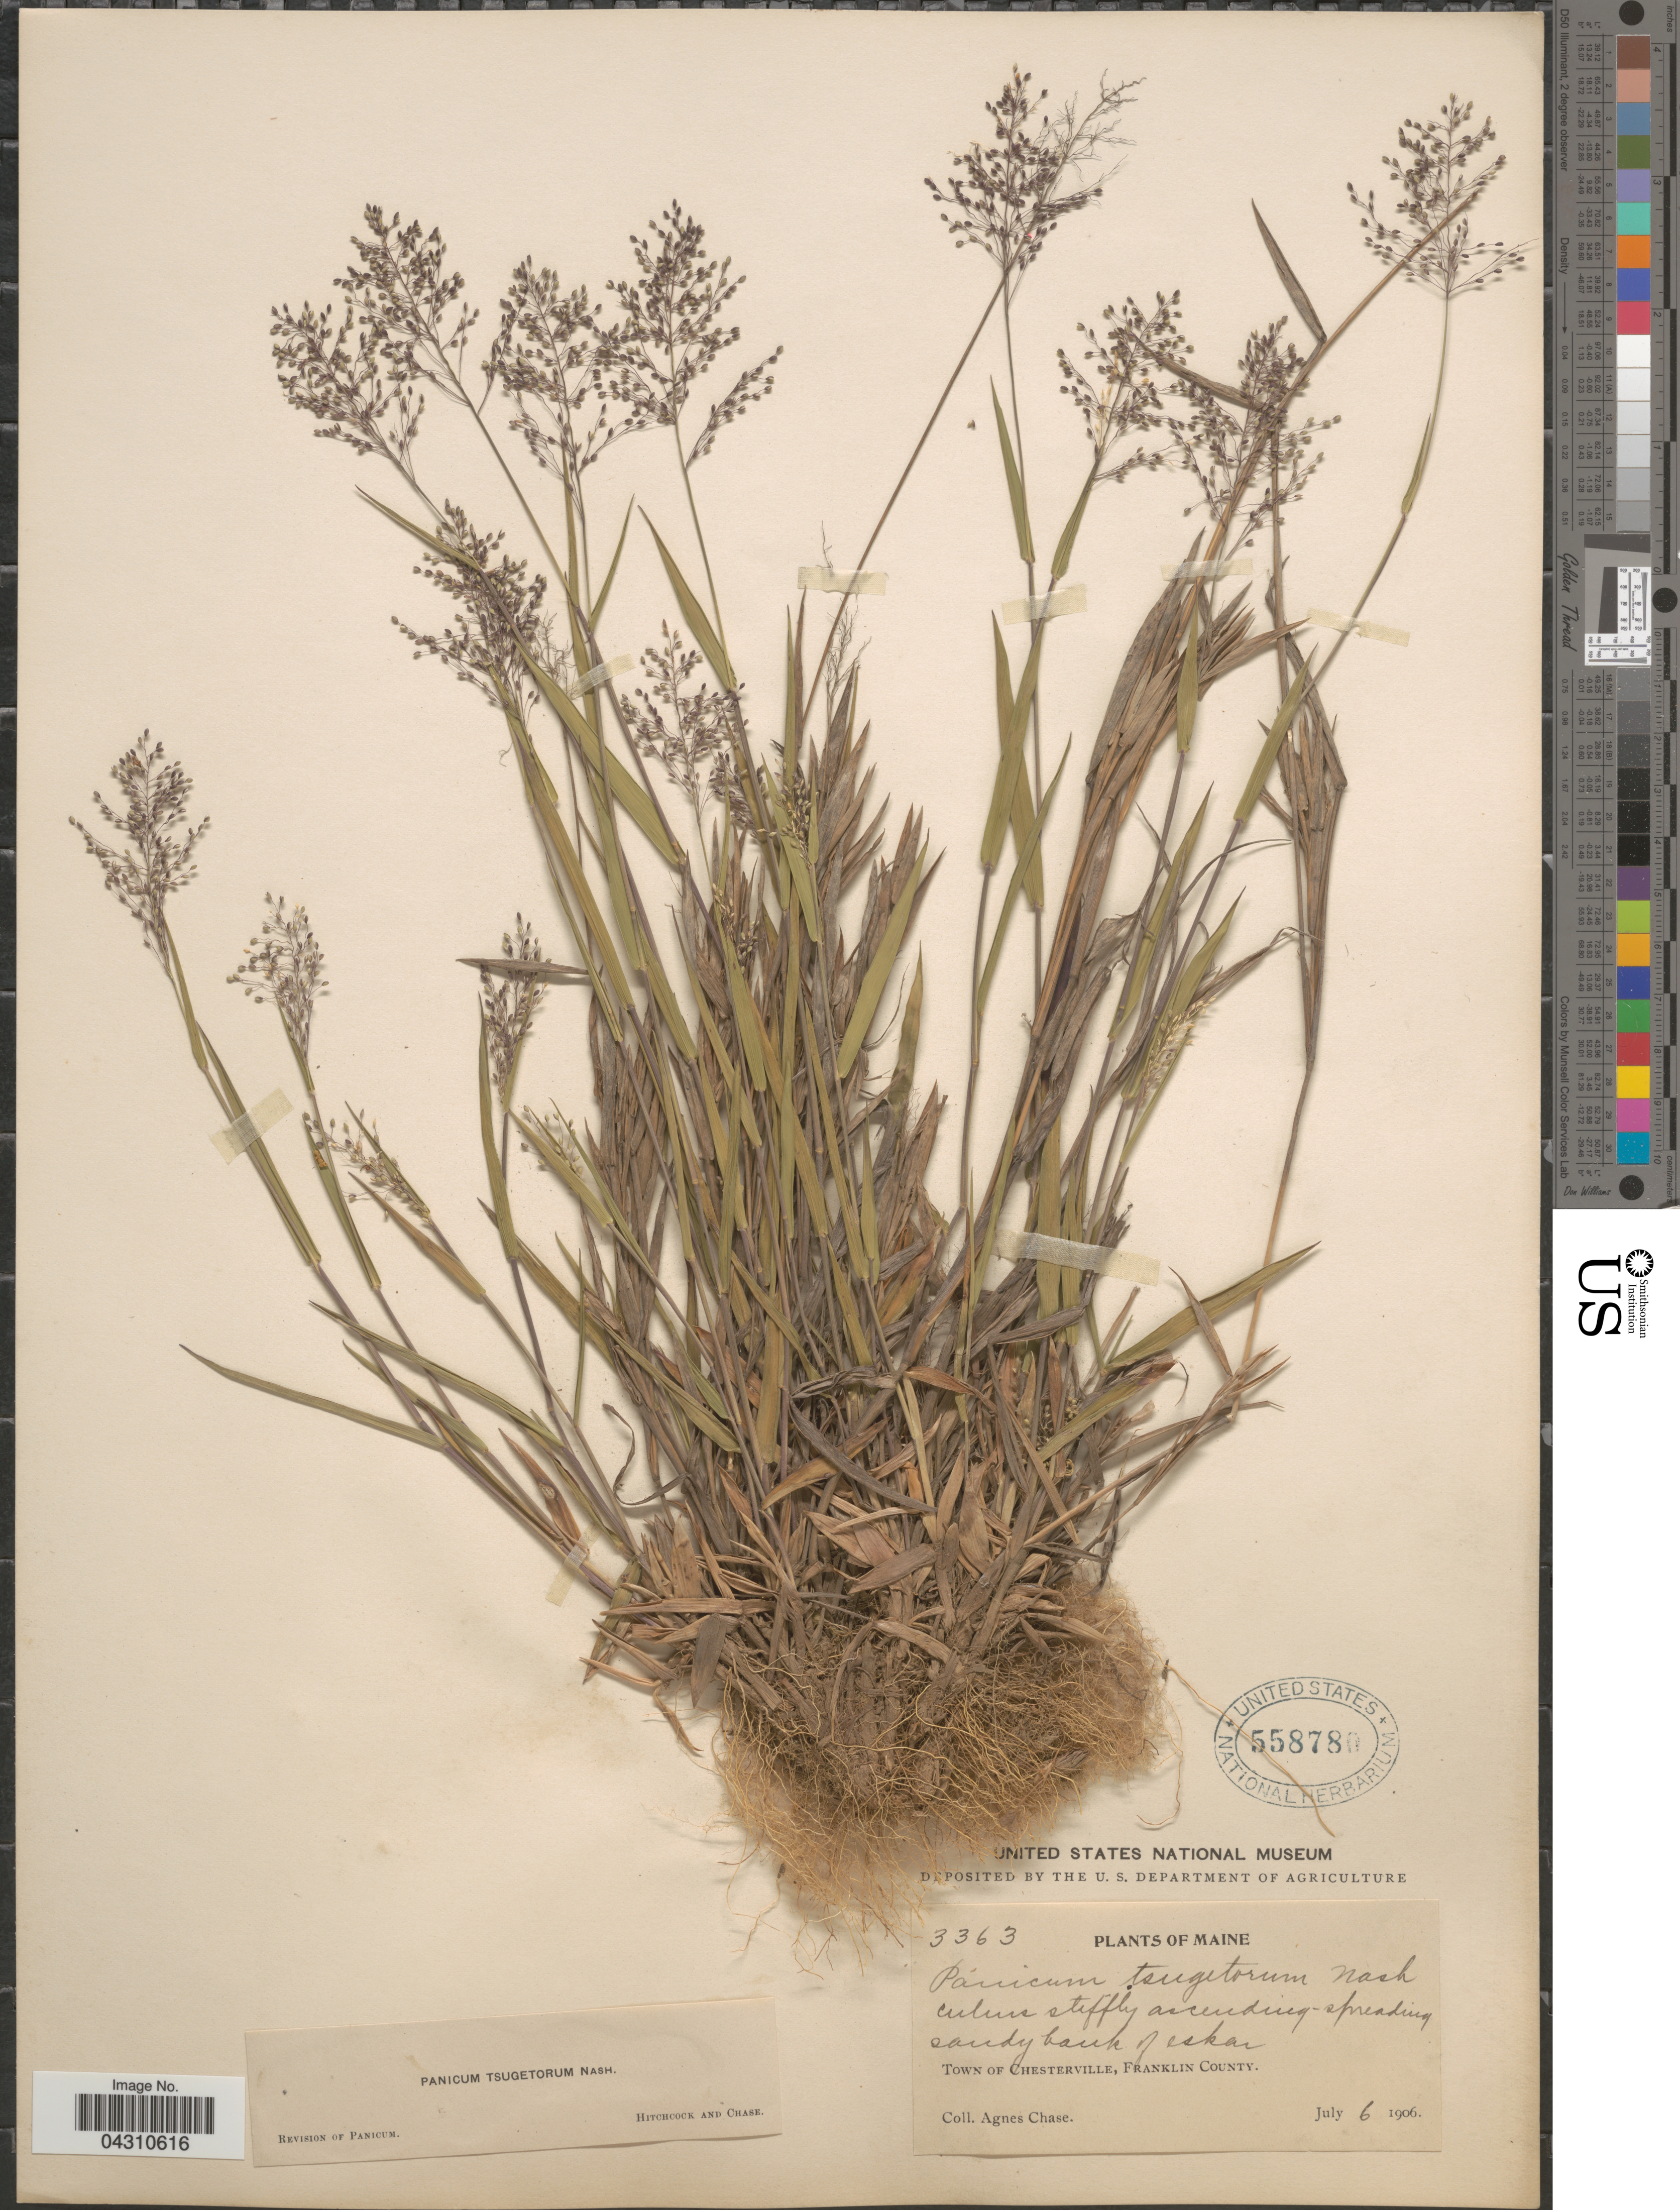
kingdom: Plantae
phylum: Tracheophyta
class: Liliopsida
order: Poales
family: Poaceae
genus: Dichanthelium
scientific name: Dichanthelium portoricense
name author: (Desv. ex Ham.) B.F. Hansen & Wunderlin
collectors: A. Chase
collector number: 3363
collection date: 1906-07-06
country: United States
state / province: Maine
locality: Sandy bank of eskar. Town of Chesterville, Franklin County.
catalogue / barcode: US 558780